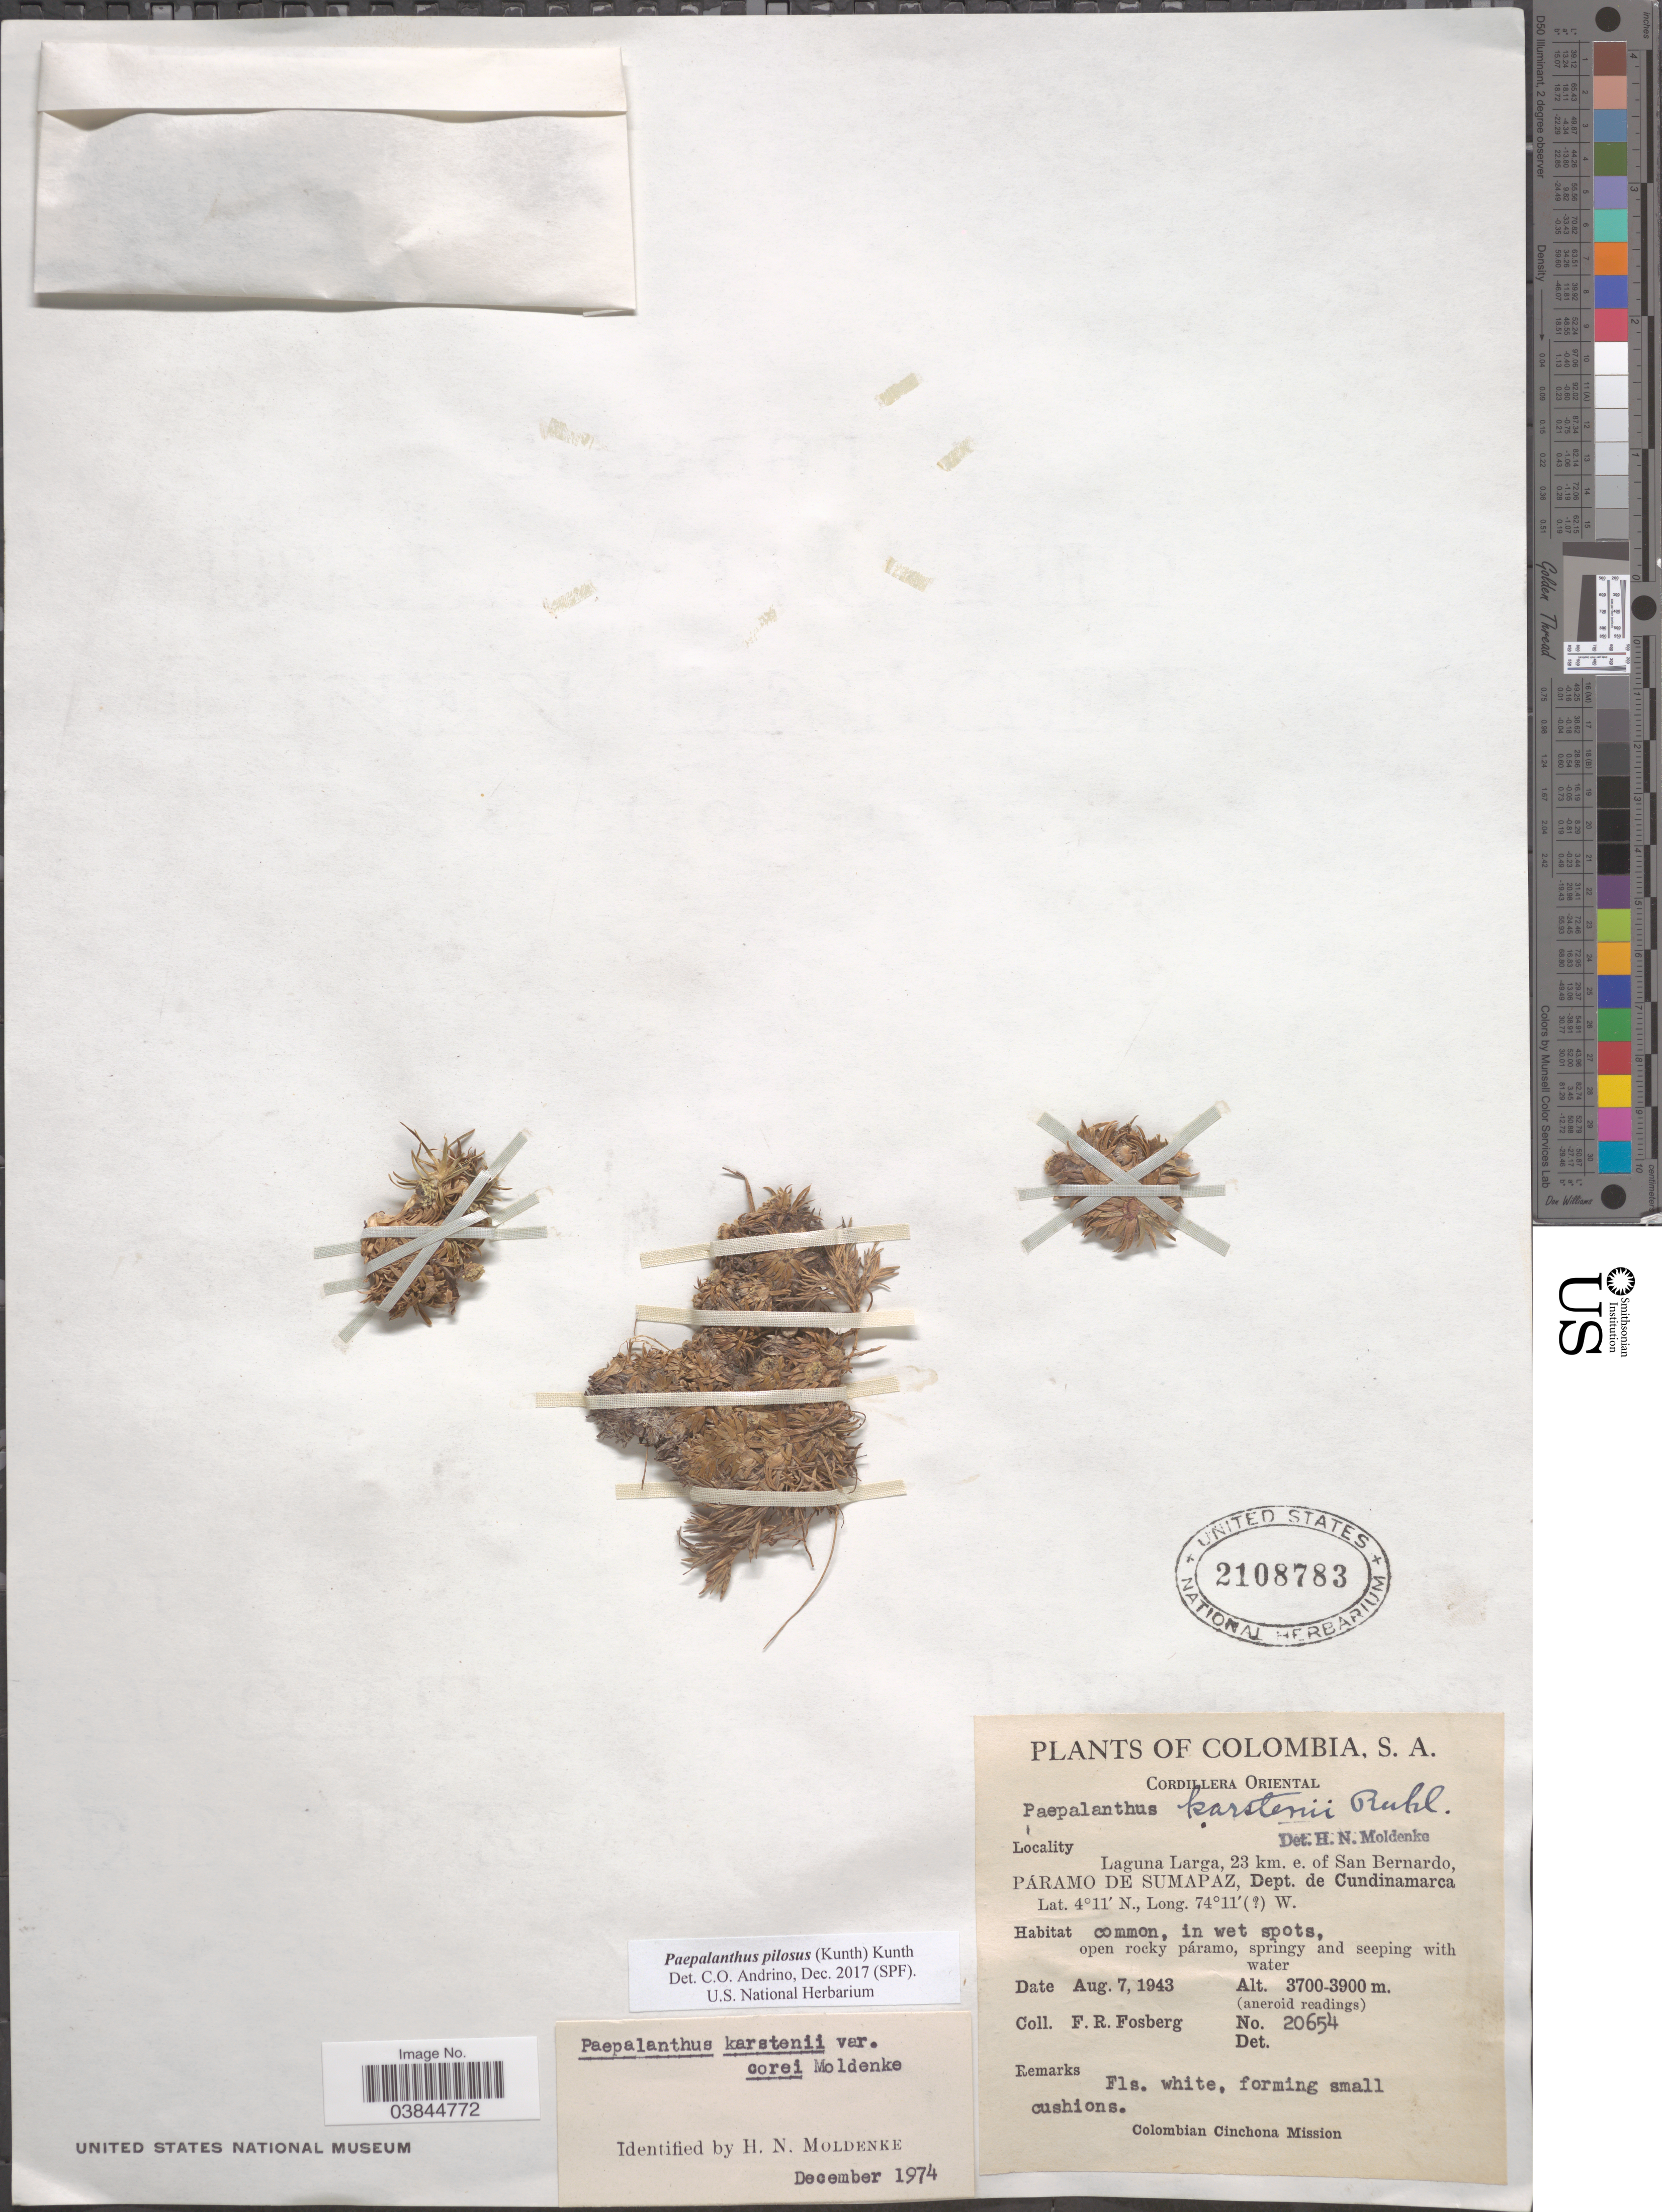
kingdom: Plantae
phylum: Tracheophyta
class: Liliopsida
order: Poales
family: Eriocaulaceae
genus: Paepalanthus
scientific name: Paepalanthus pilosus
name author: (Kunth) Kunth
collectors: F. R. Fosberg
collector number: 20654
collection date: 1943-08-07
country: Colombia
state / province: Cundinamarca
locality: Cordillera Oriental. Laguna Larga, 23 km. e. of San Bernardo, Páramo de Sumapaz, Dept. de Cundinamarca.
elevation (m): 3700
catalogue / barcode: US 2108783